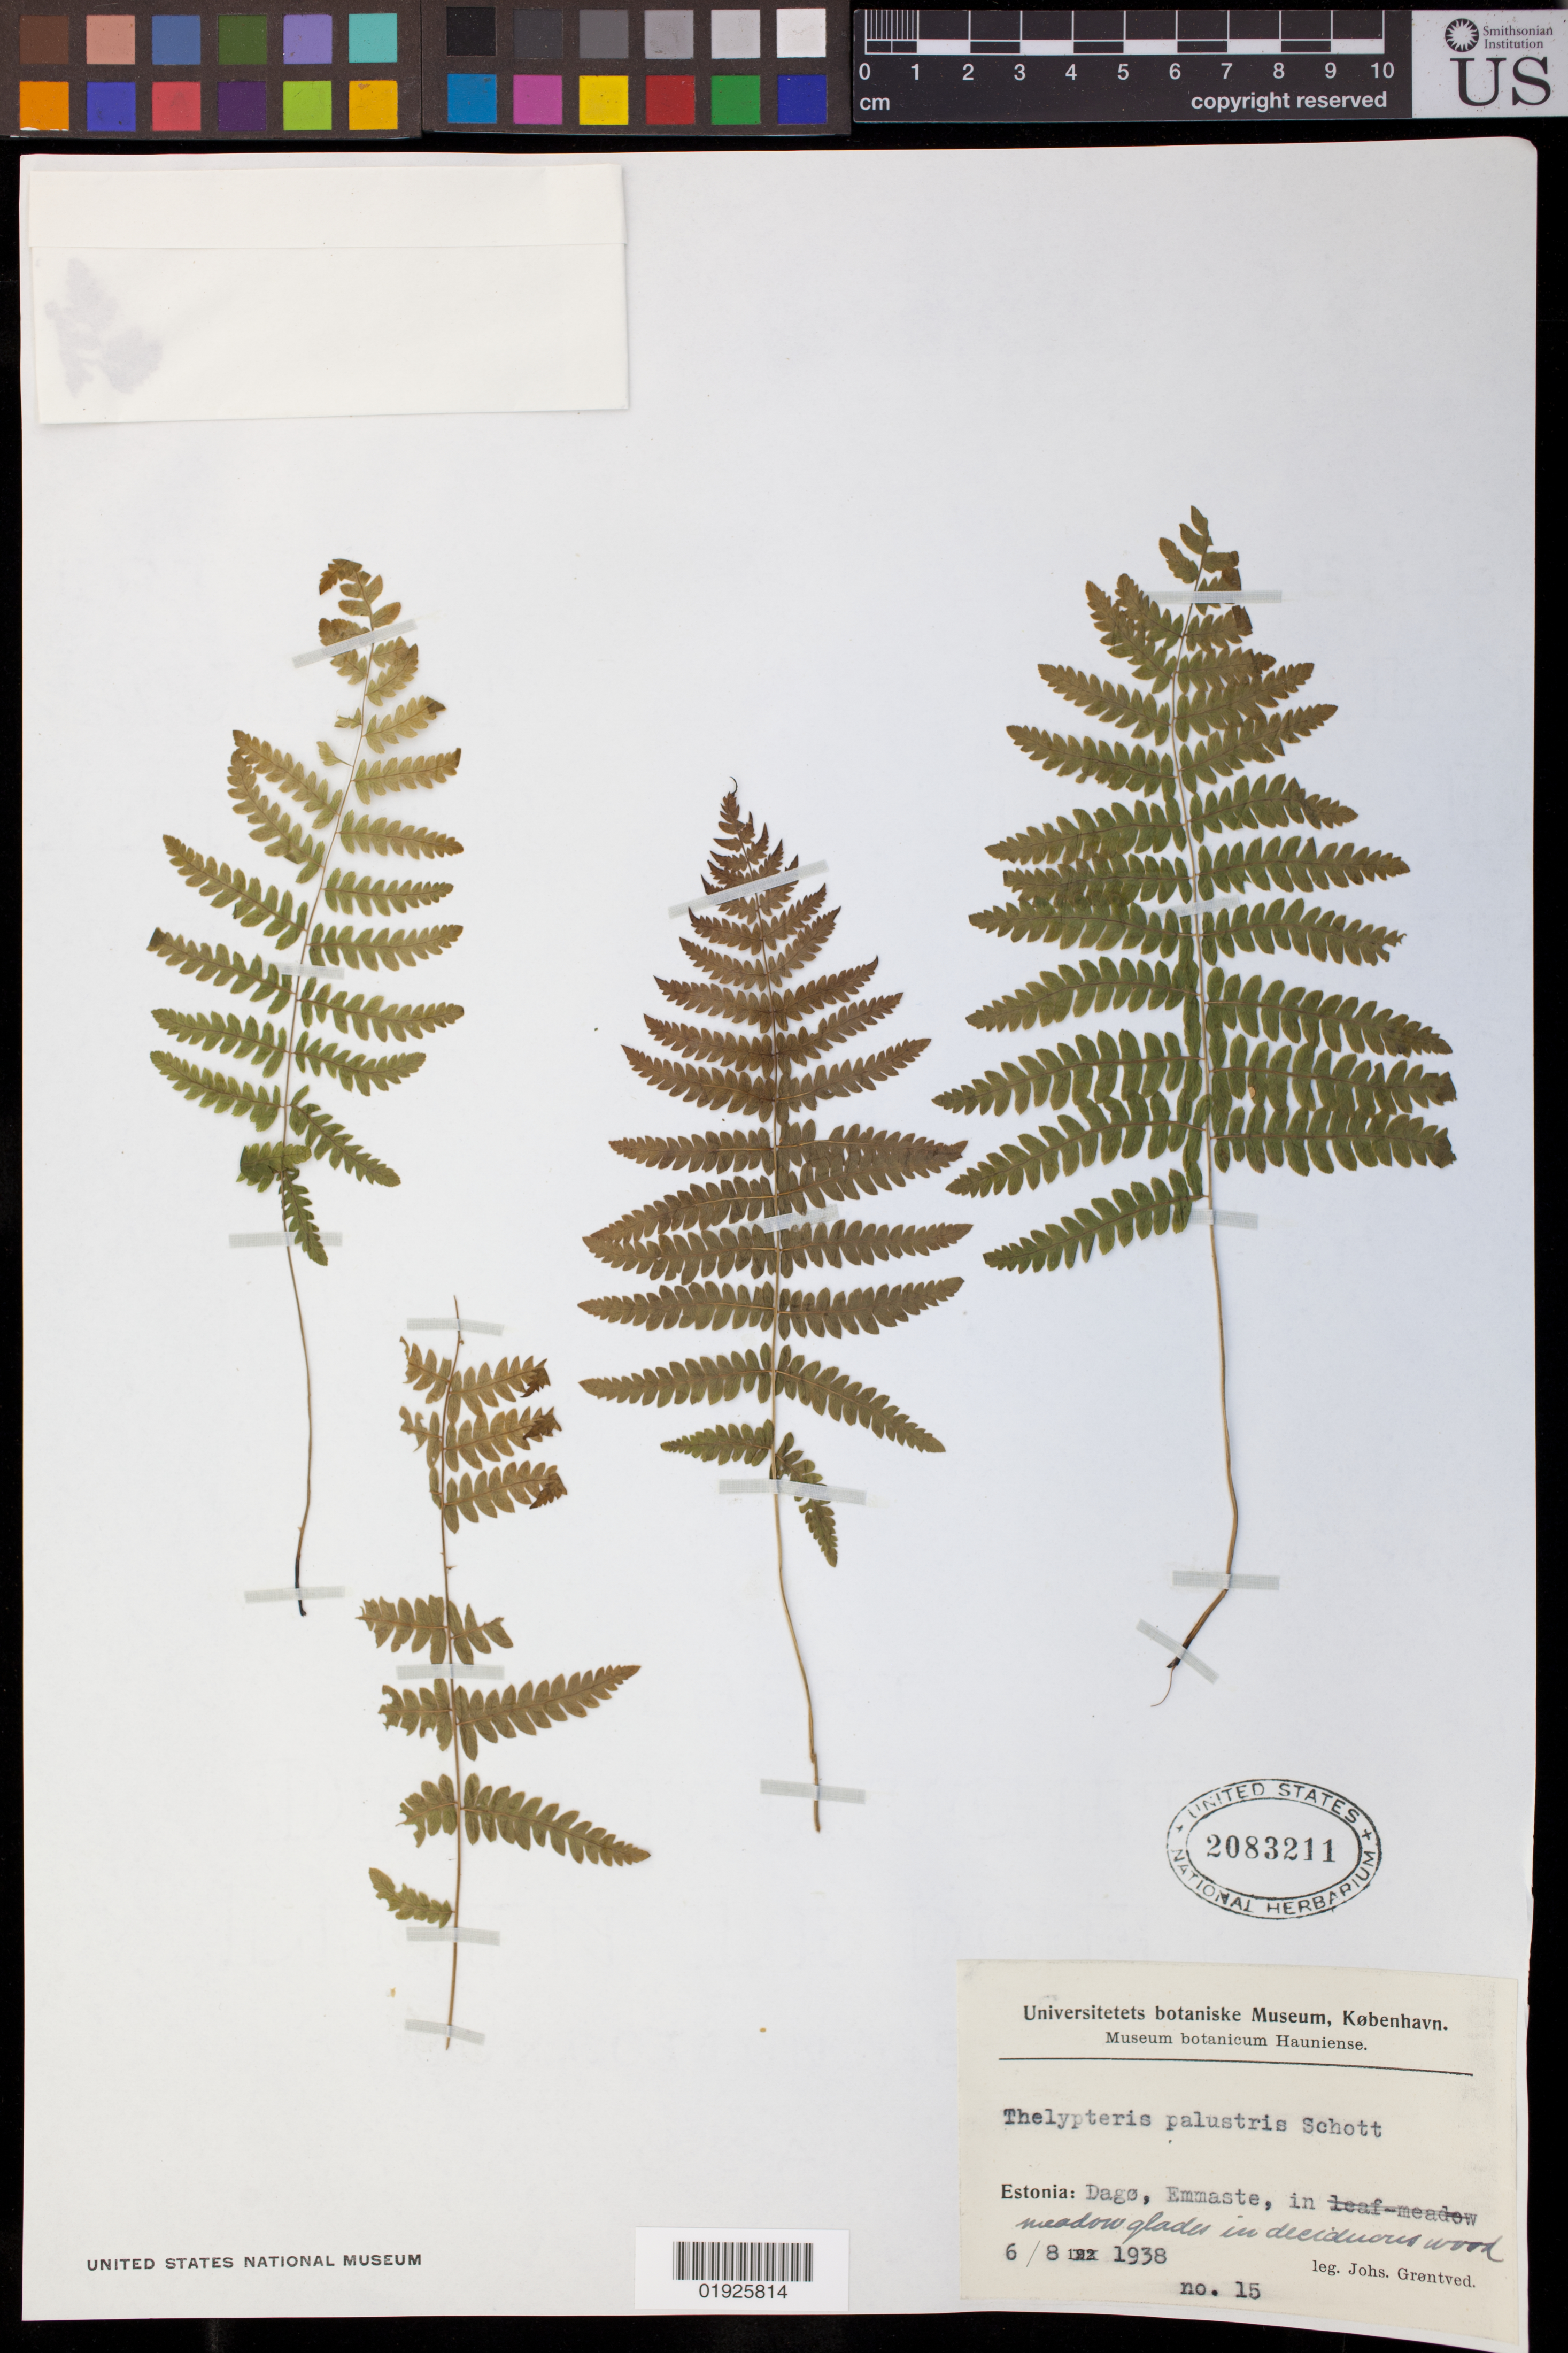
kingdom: Plantae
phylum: Tracheophyta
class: Polypodiopsida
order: Polypodiales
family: Thelypteridaceae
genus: Thelypteris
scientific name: Thelypteris palustris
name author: (Salisb.) Schott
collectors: J. Grøntved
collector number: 15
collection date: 1938-08-06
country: Estonia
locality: Dago, Emmaste.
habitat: In meadow glades in deciduous wood.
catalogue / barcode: US 2083211